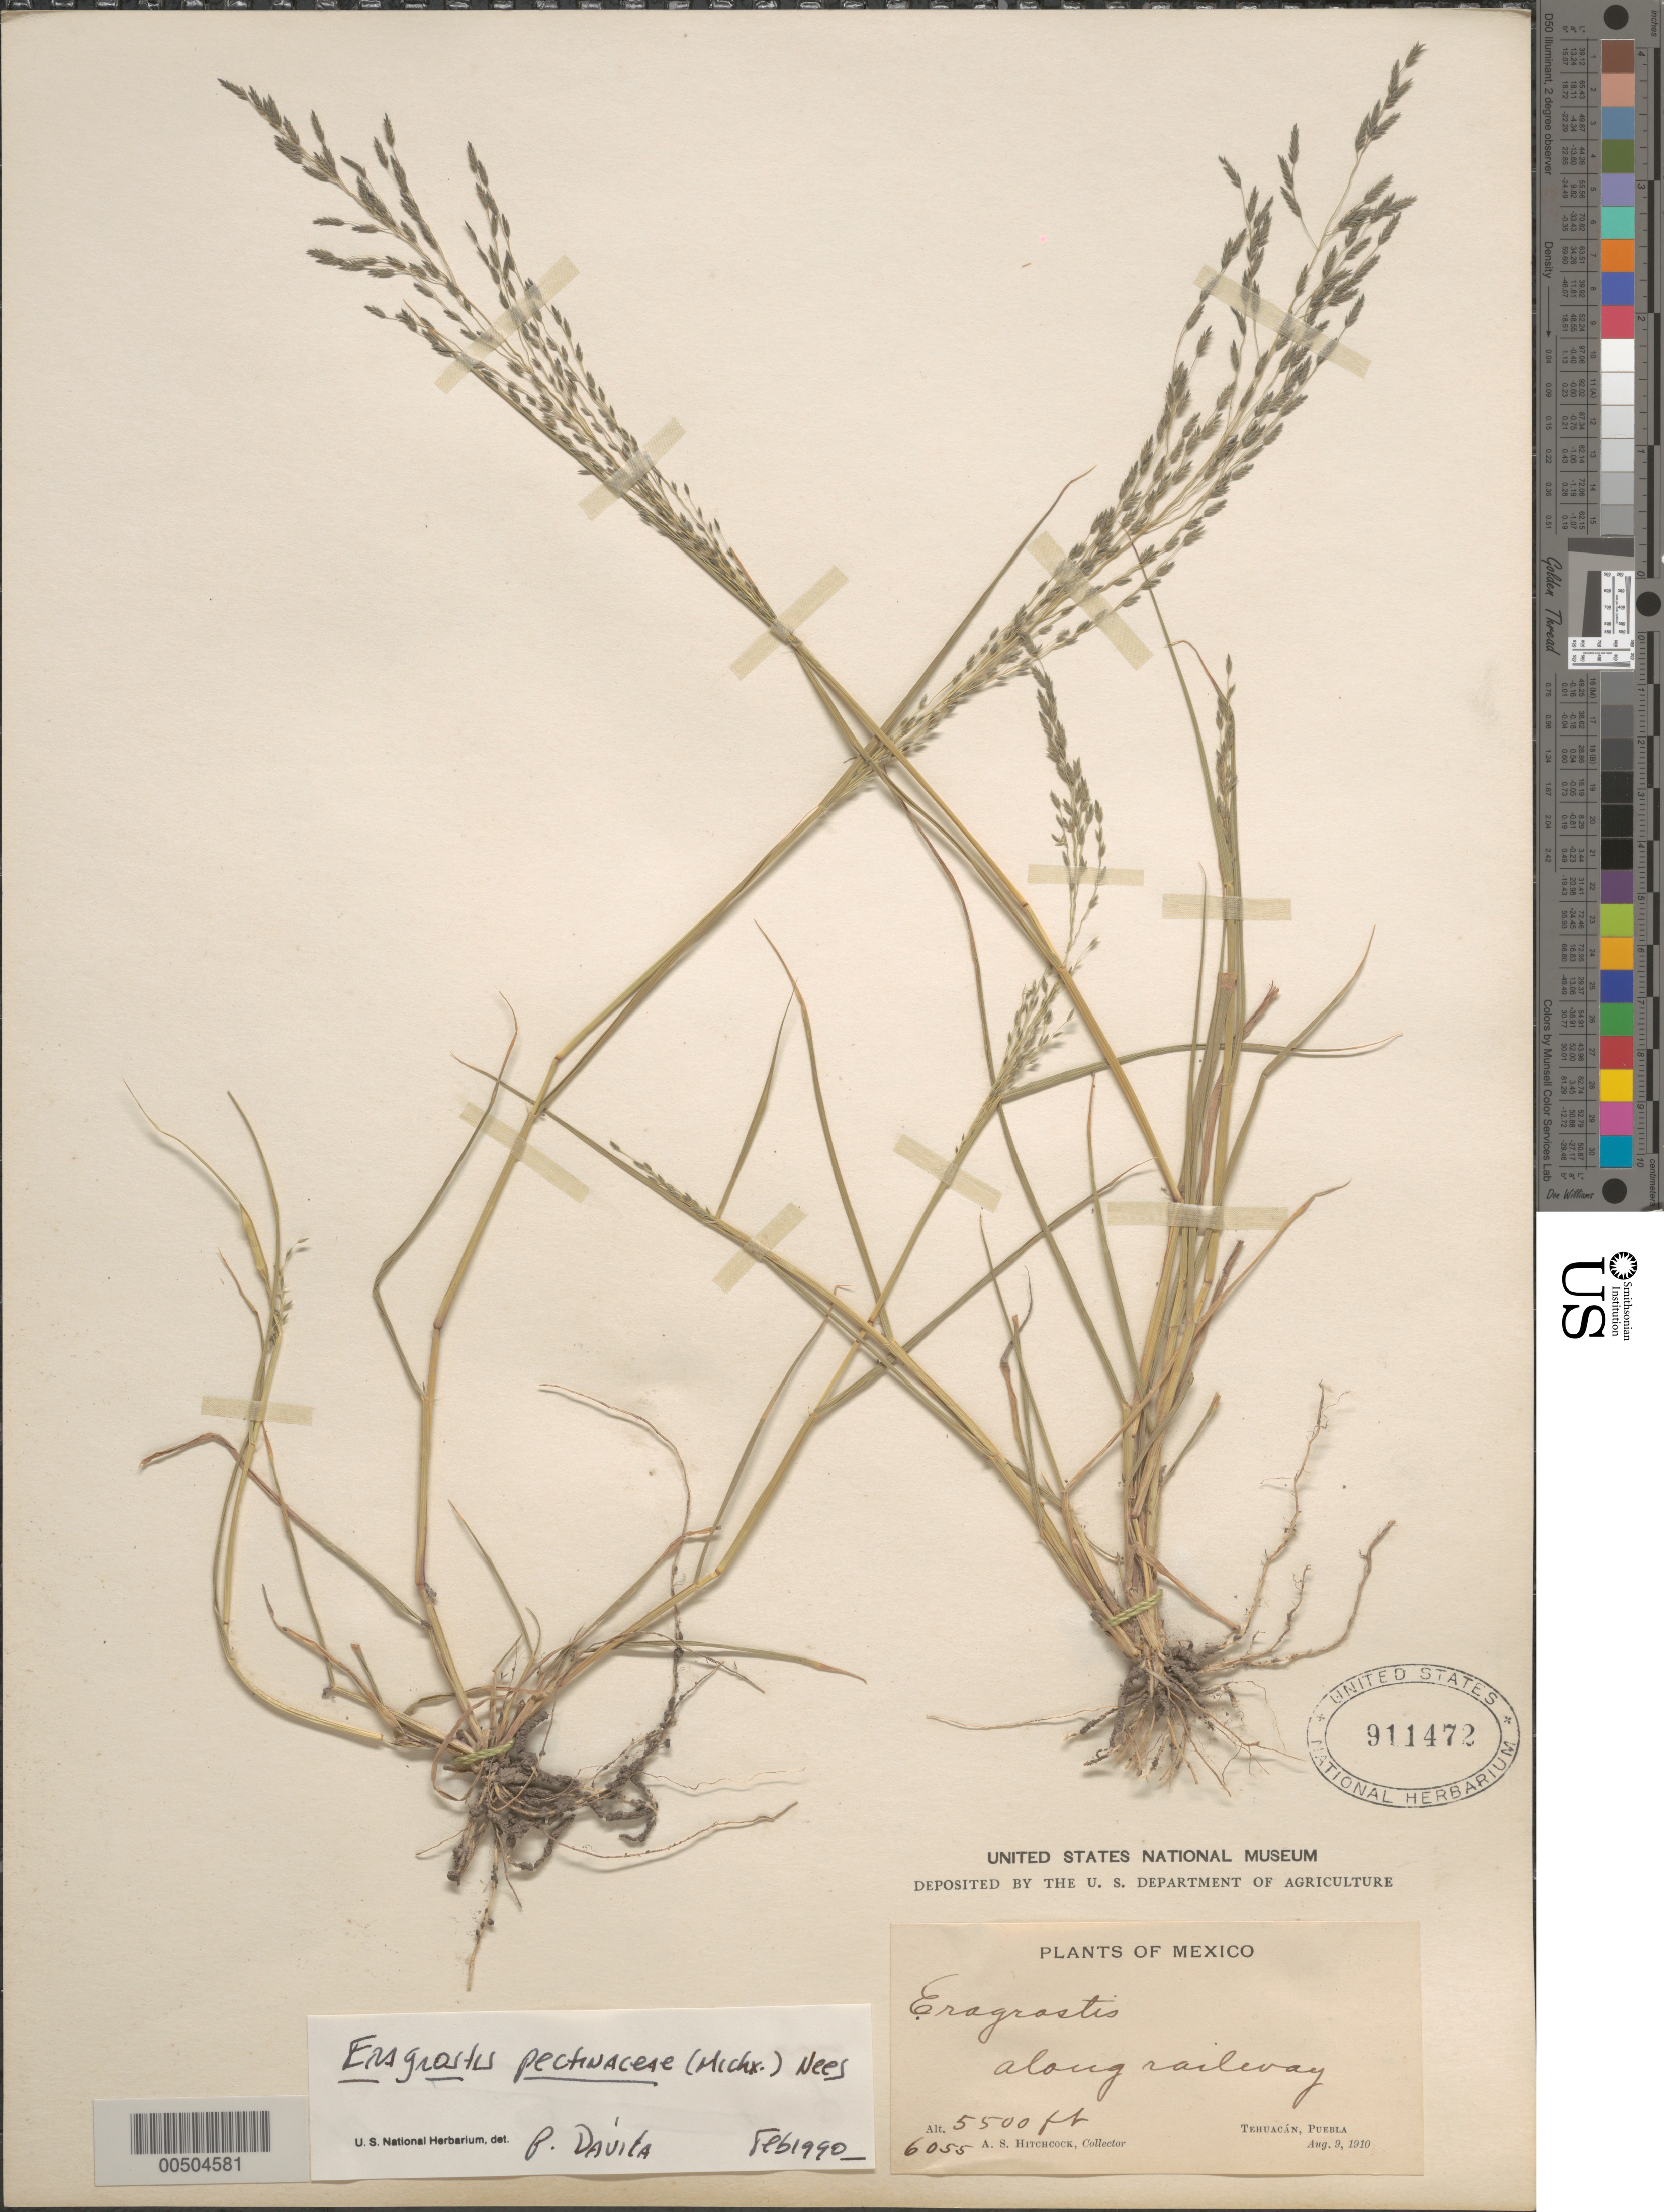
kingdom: Plantae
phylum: Tracheophyta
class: Liliopsida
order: Poales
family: Poaceae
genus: Eragrostis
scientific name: Eragrostis pectinacea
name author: (Michx.) Nees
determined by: Dávila, P. D.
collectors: A. S. Hitchcock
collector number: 6055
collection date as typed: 9 Aug 1910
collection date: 1910-08-09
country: Mexico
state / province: Puebla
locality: Tehuacán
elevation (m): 1676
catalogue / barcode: US 911472